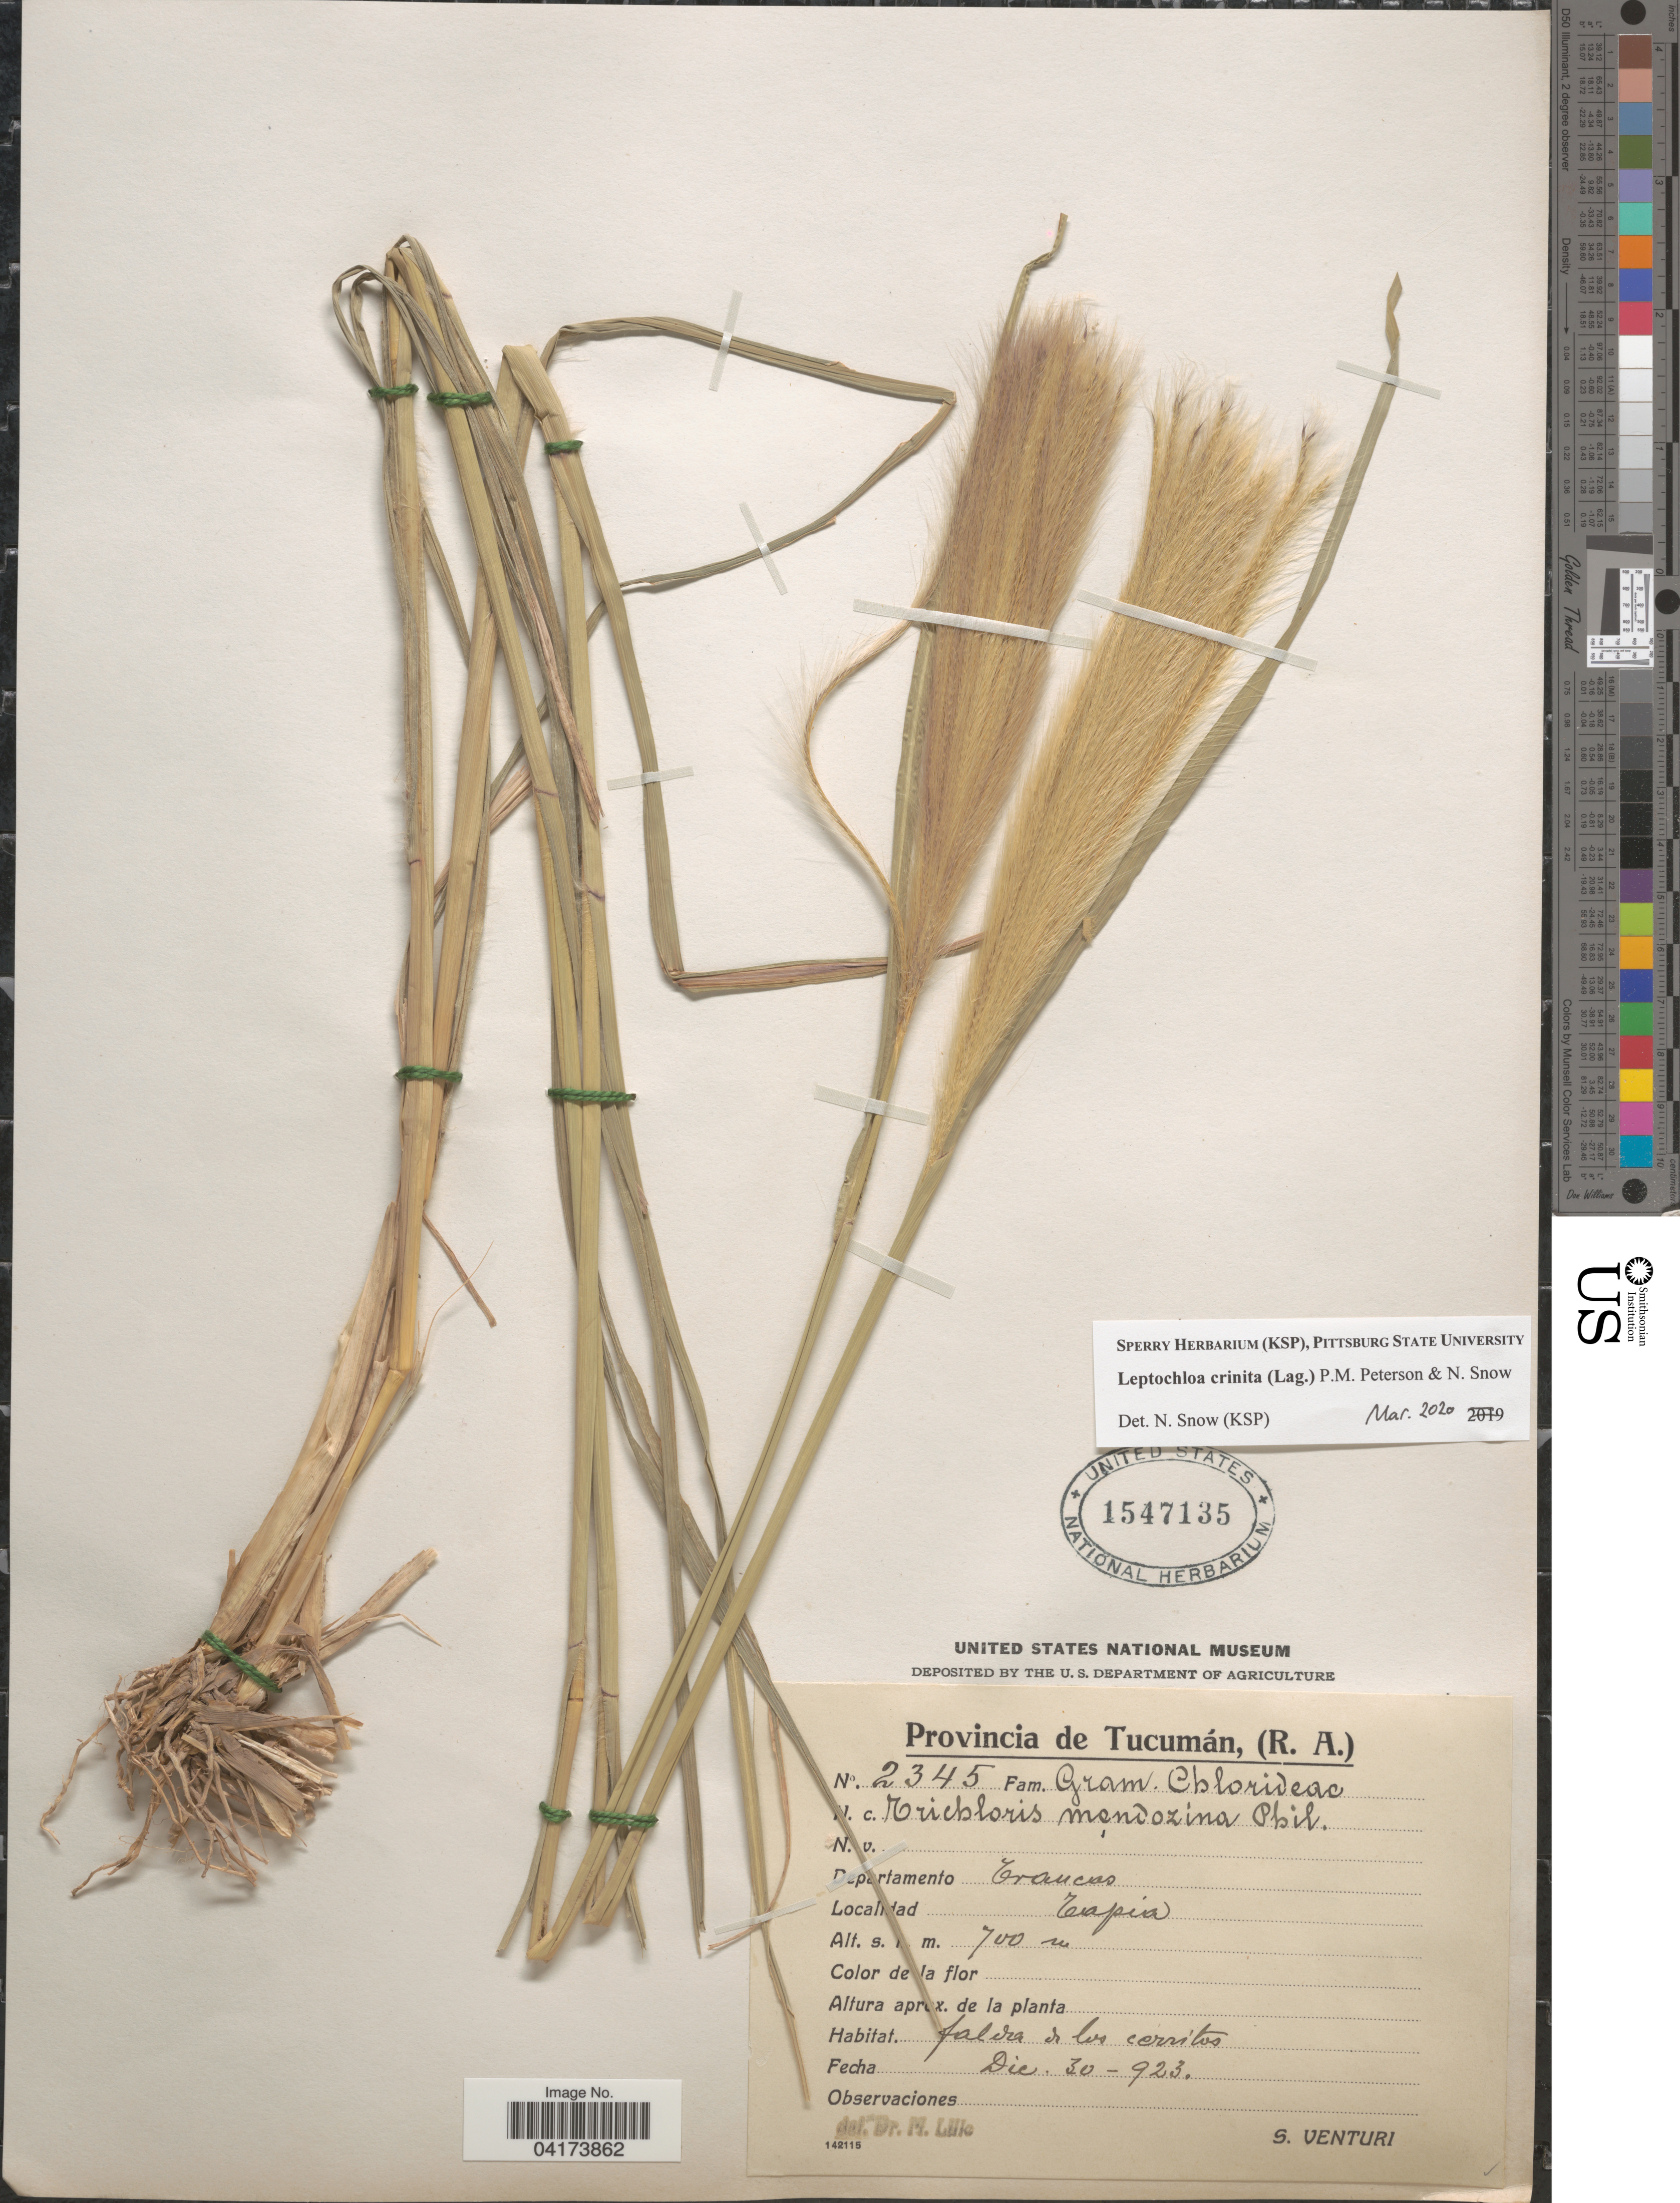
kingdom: Plantae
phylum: Tracheophyta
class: Liliopsida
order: Poales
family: Poaceae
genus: Leptochloa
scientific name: Leptochloa crinita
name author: (Lag.) P.M. Peterson & N. Snow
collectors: S. Venturi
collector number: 2345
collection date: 1923-12-30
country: Argentina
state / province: Tucuman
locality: Departamento Trancas. Tapia.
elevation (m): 700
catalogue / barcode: US 1547135